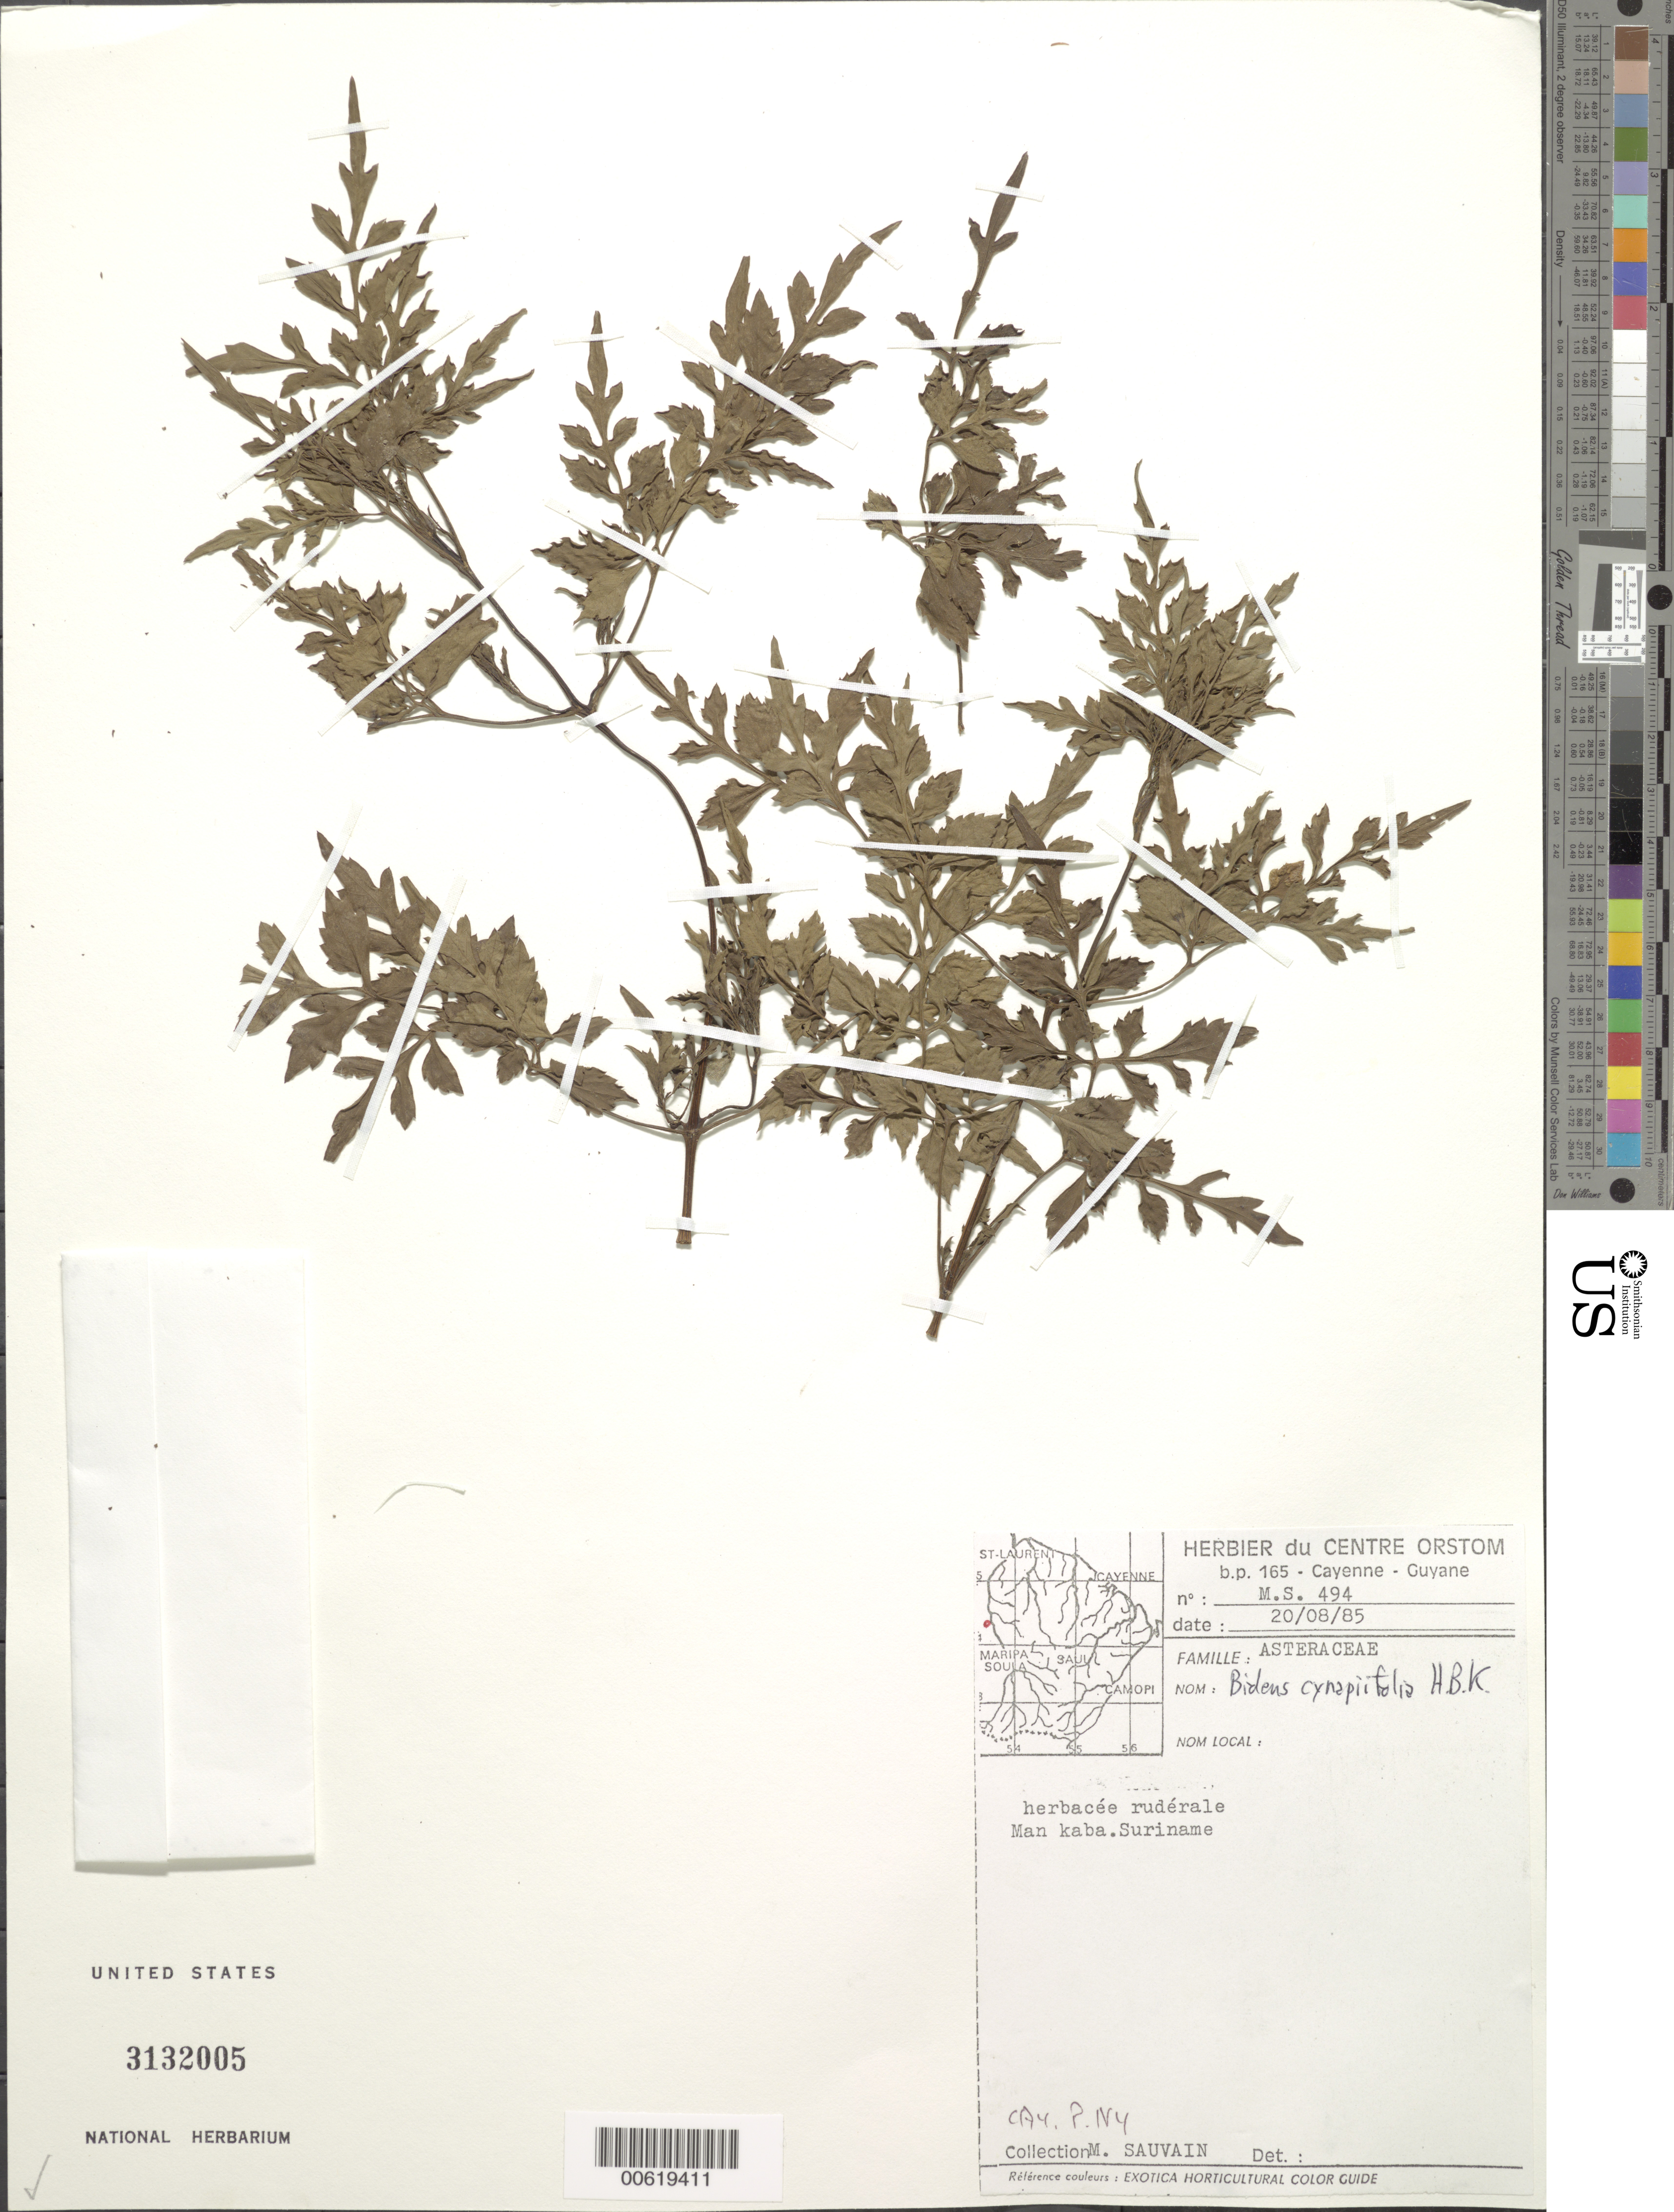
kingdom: Plantae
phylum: Tracheophyta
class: Magnoliopsida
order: Asterales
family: Asteraceae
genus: Bidens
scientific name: Bidens cynapiifolia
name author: Kunth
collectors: M. Sauvain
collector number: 494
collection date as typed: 20-Aug-85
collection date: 1985-08-20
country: Suriname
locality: Saut Mankaba Soula, Bassin du Maroni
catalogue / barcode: US 3132005